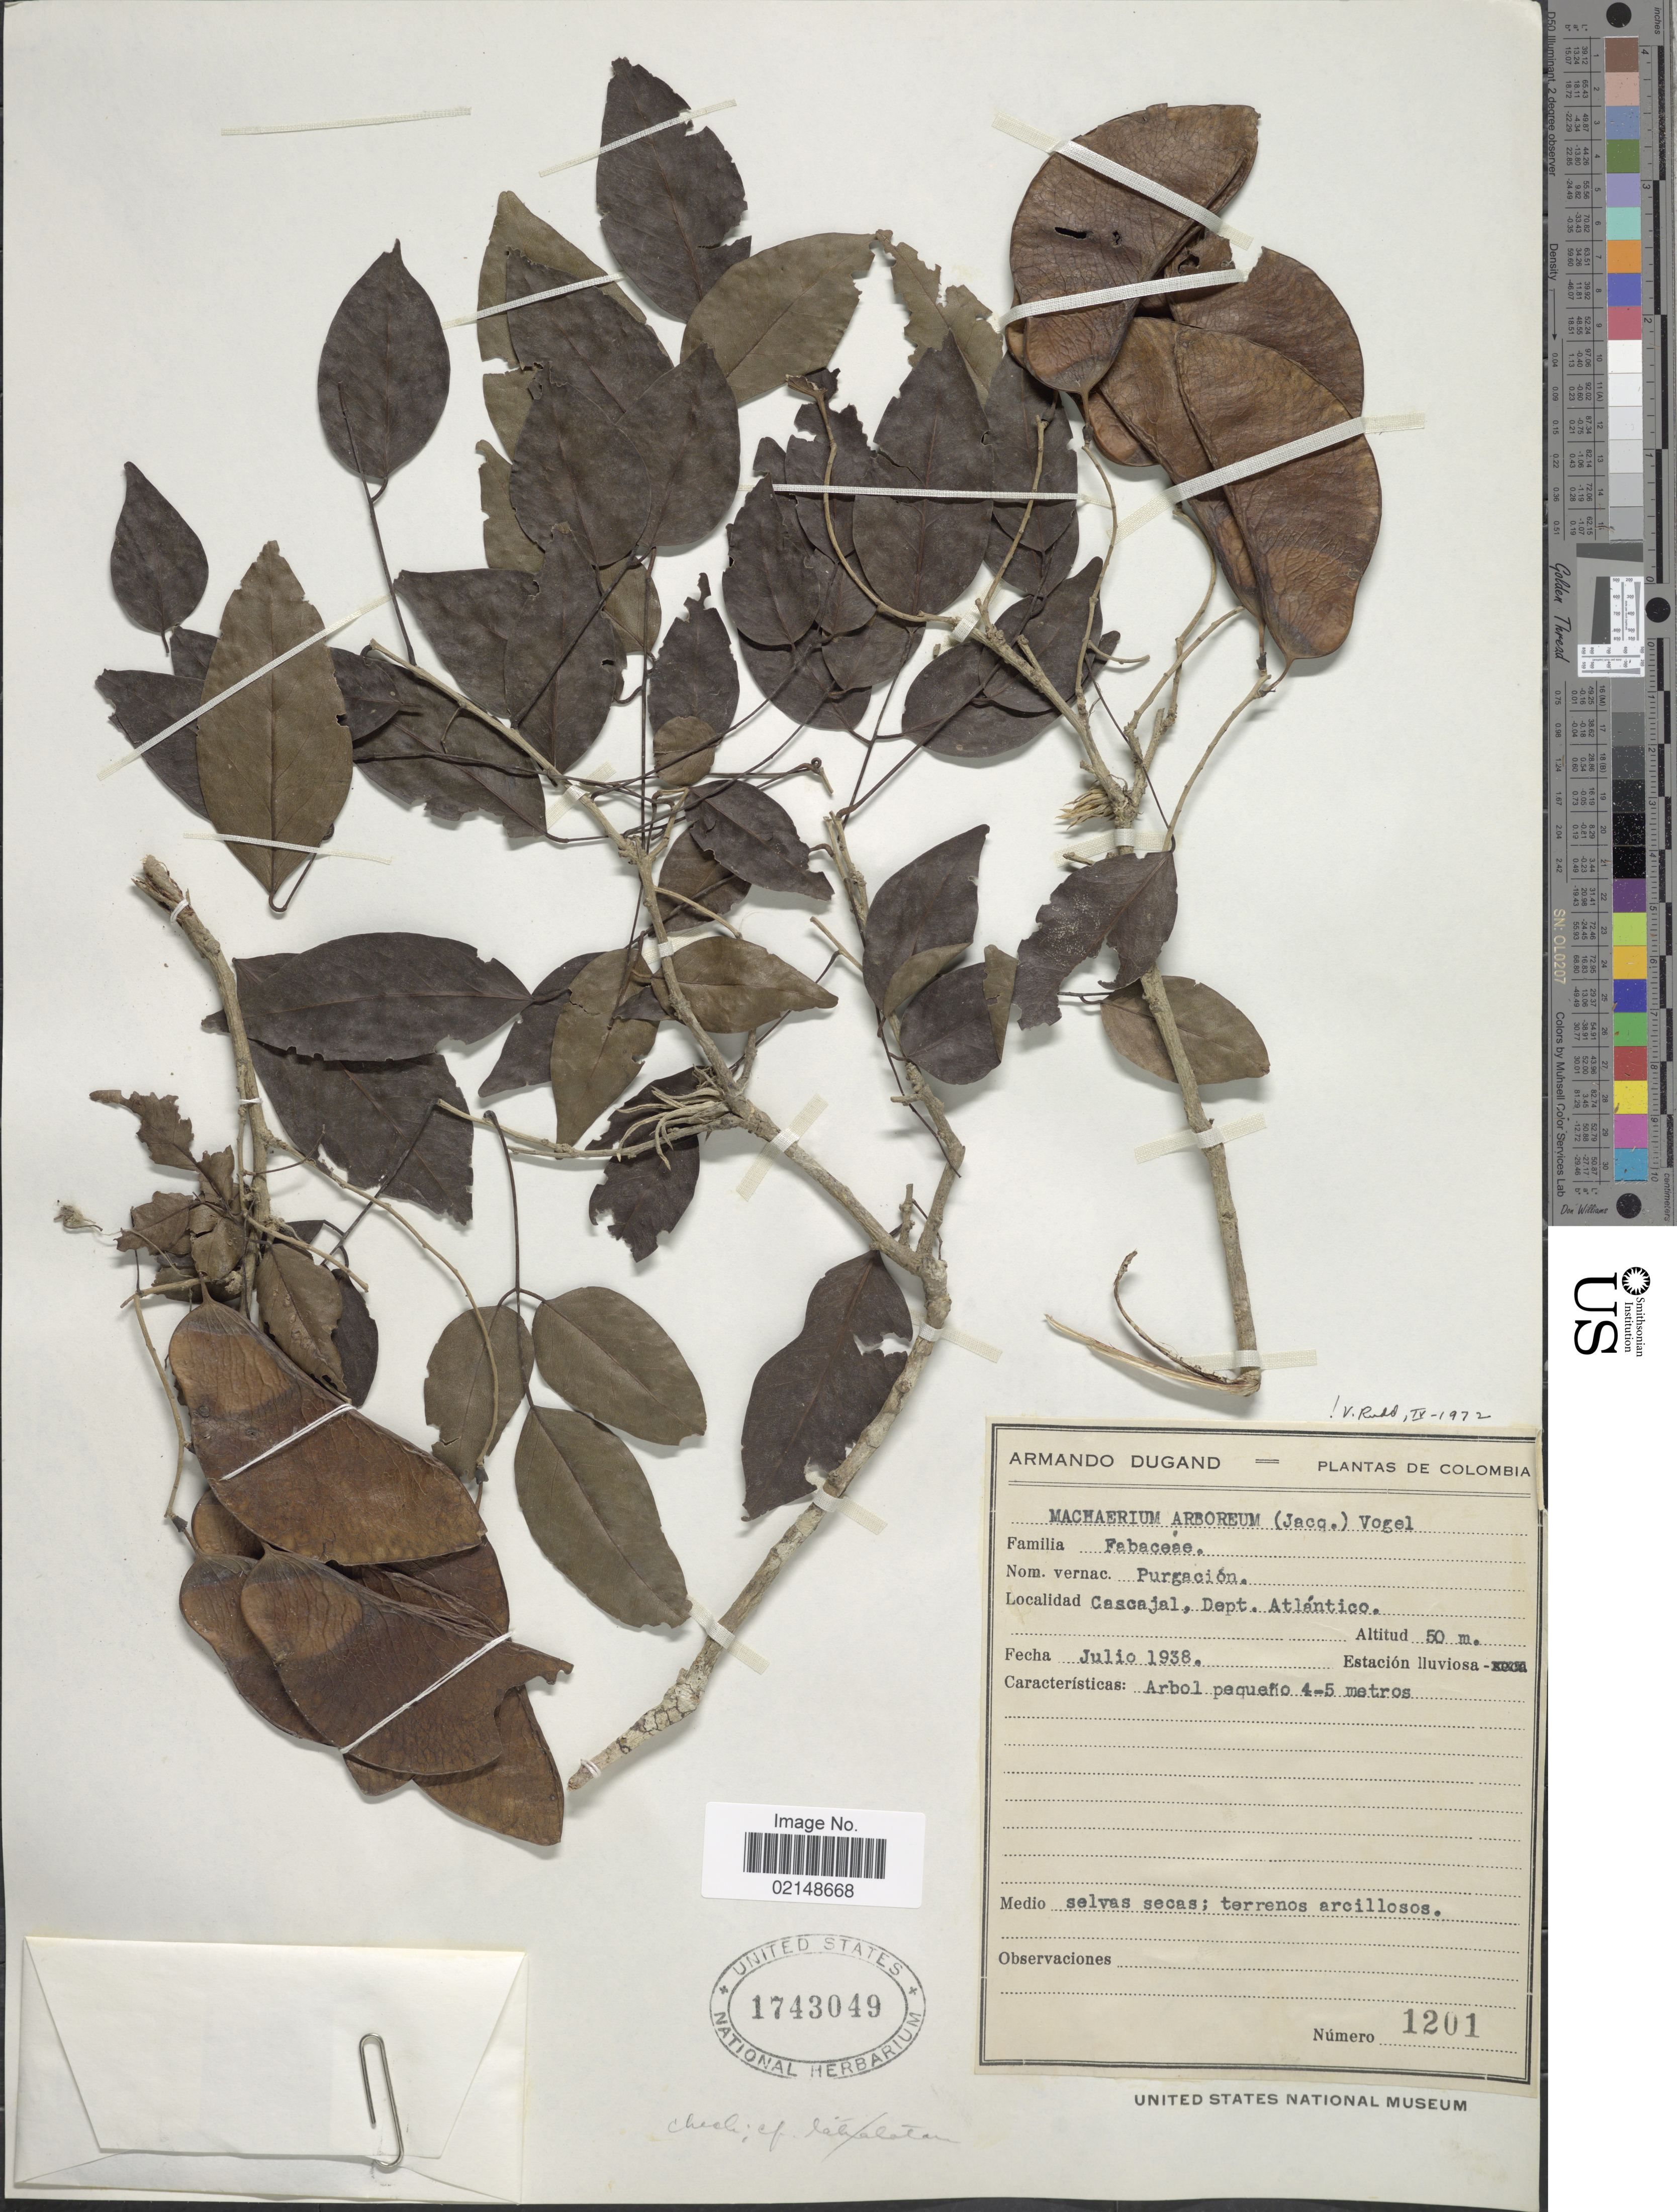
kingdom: Plantae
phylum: Tracheophyta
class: Magnoliopsida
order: Fabales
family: Fabaceae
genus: Machaerium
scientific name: Machaerium arboreum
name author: (Jacq.) Benth.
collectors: A. Dugand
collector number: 1201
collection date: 1938-07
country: Colombia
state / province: Atlántico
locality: Cascajal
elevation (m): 50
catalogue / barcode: US 1743049